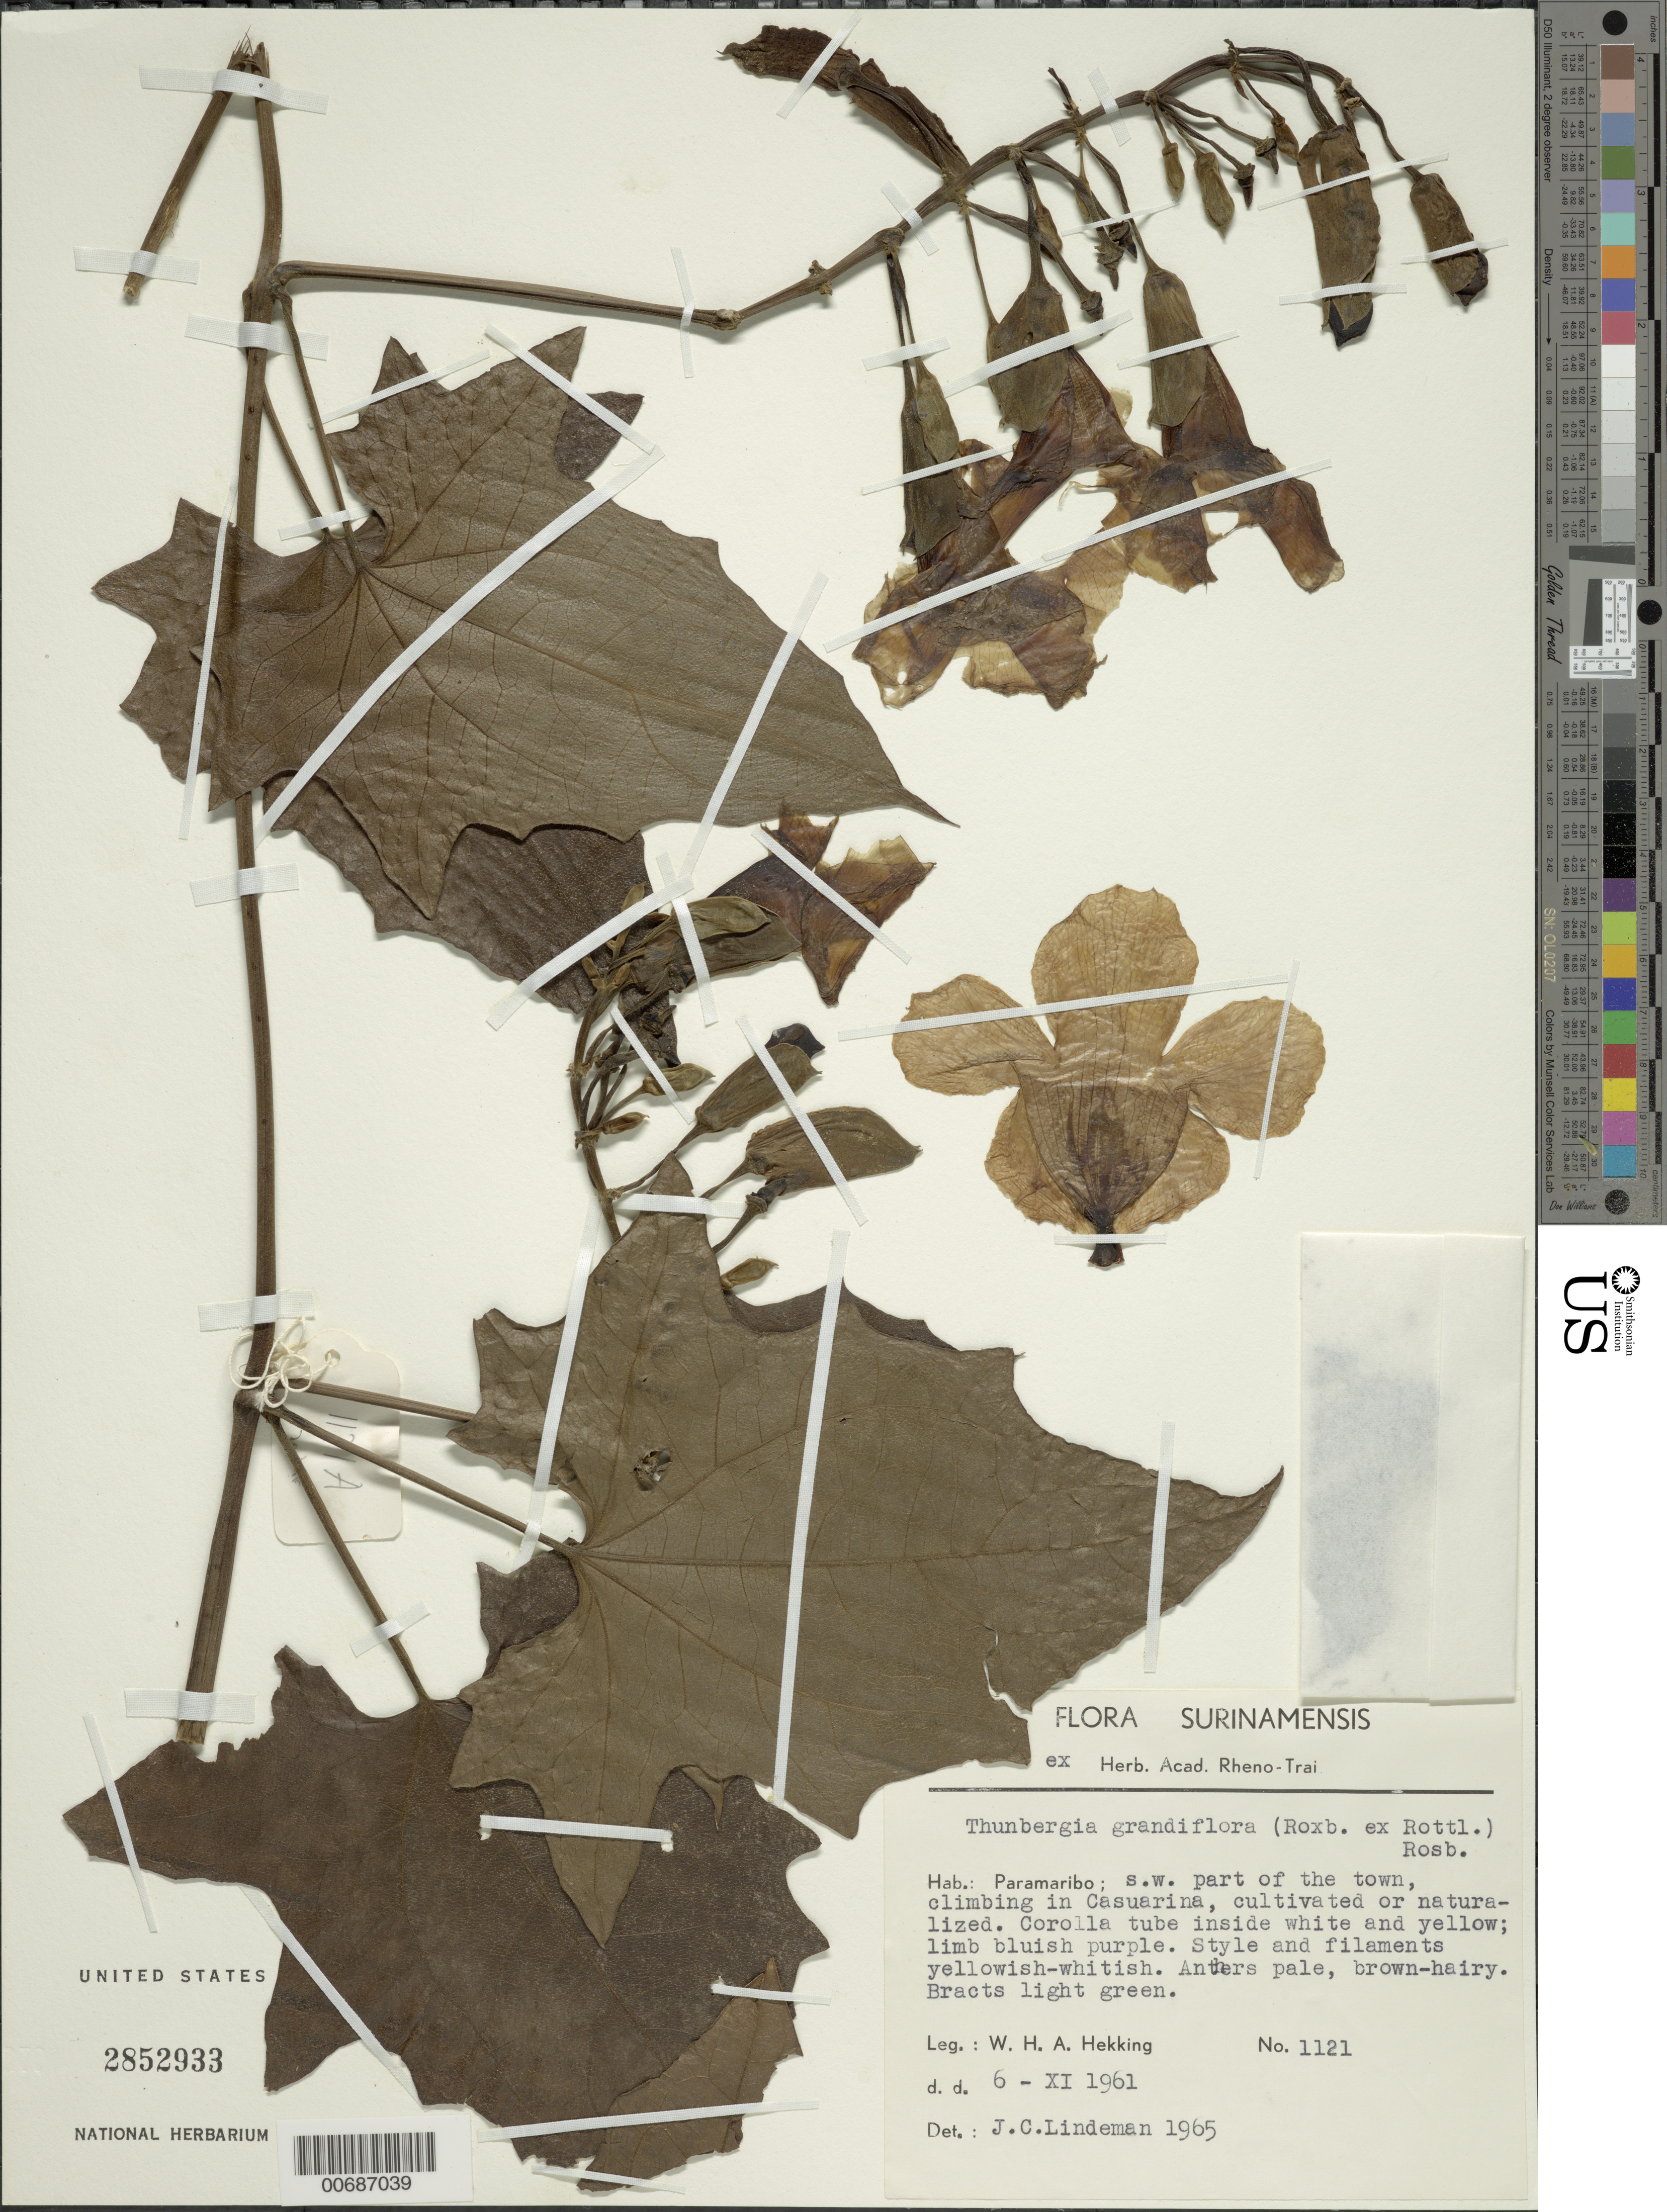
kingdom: Plantae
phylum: Tracheophyta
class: Magnoliopsida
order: Lamiales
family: Acanthaceae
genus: Thunbergia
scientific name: Thunbergia grandiflora 'Alba'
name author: (Roxb. ex Rottler) Roxb.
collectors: W. H. A. Hekking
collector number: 1121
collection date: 1961-11-06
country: Suriname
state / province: Paramaribo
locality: S.w. part of the town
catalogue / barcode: US 2852933